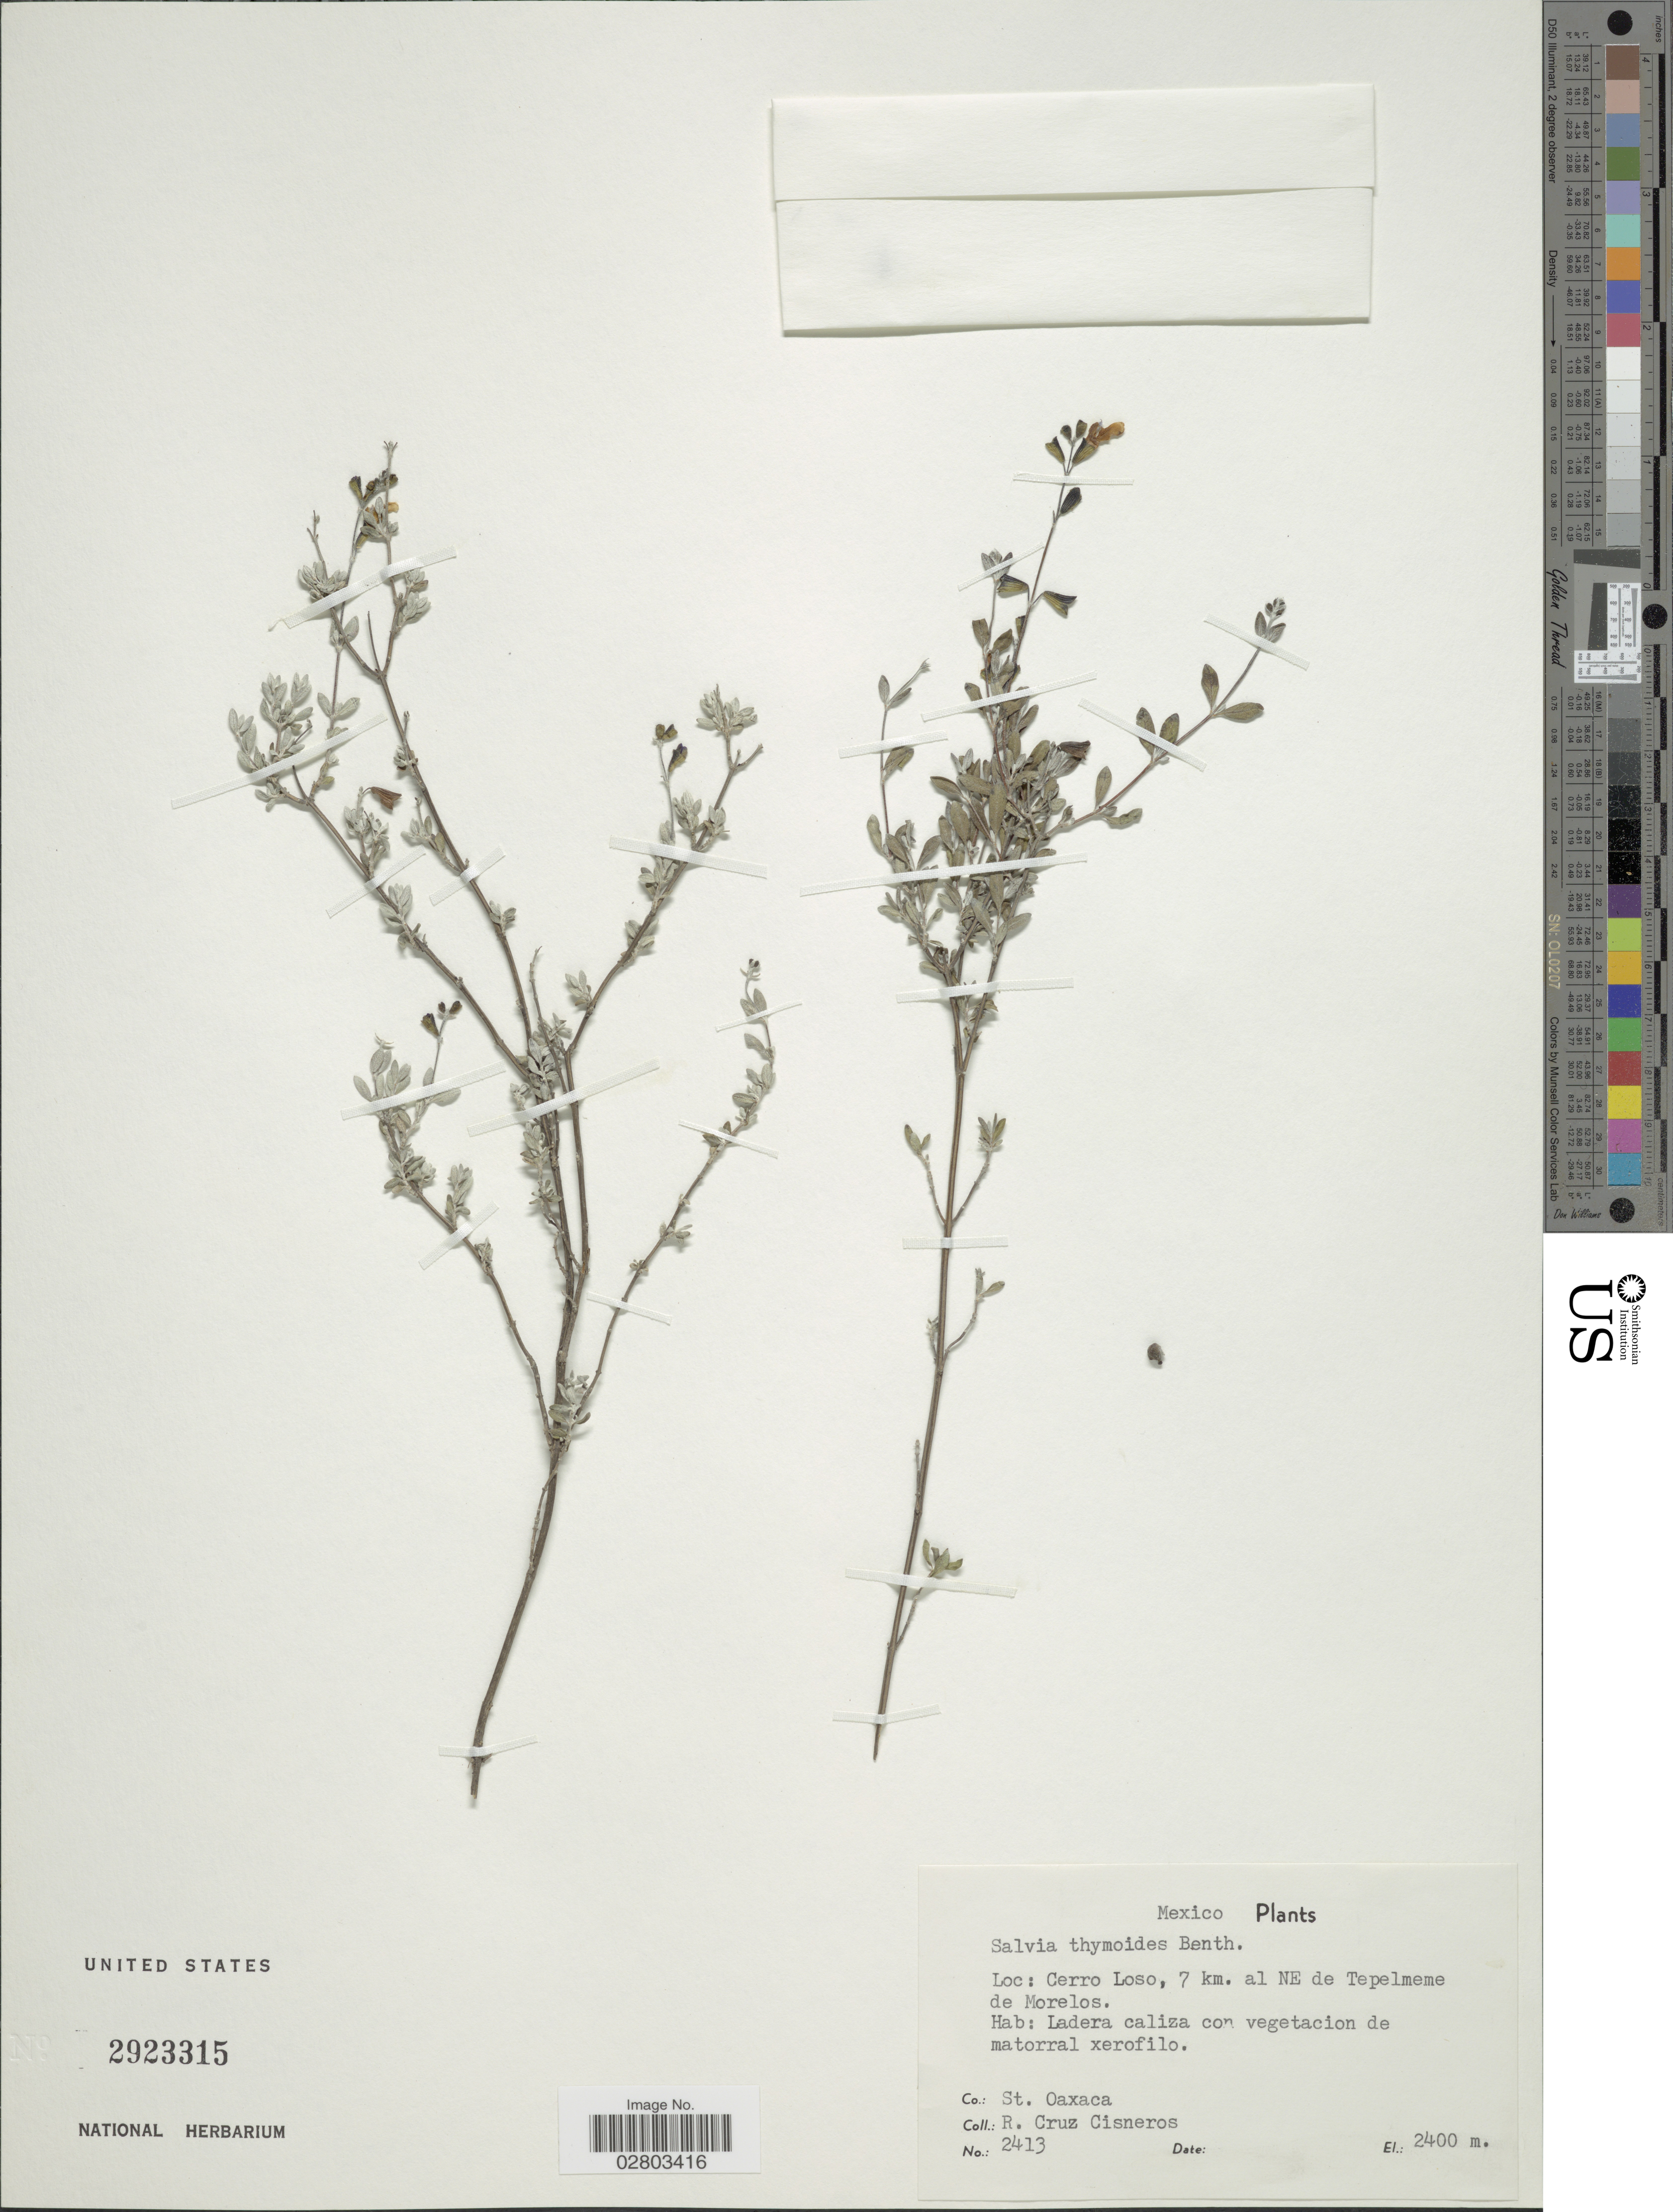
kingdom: Plantae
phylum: Tracheophyta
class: Magnoliopsida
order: Lamiales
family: Lamiaceae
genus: Salvia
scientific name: Salvia thymoides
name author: Benth.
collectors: R. Cruz Cisneros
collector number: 2413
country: Mexico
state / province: Morelos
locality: Cerro Loso, 7 km. al NE de Tepelmeme de Morelos.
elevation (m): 2400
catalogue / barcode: US 2923315